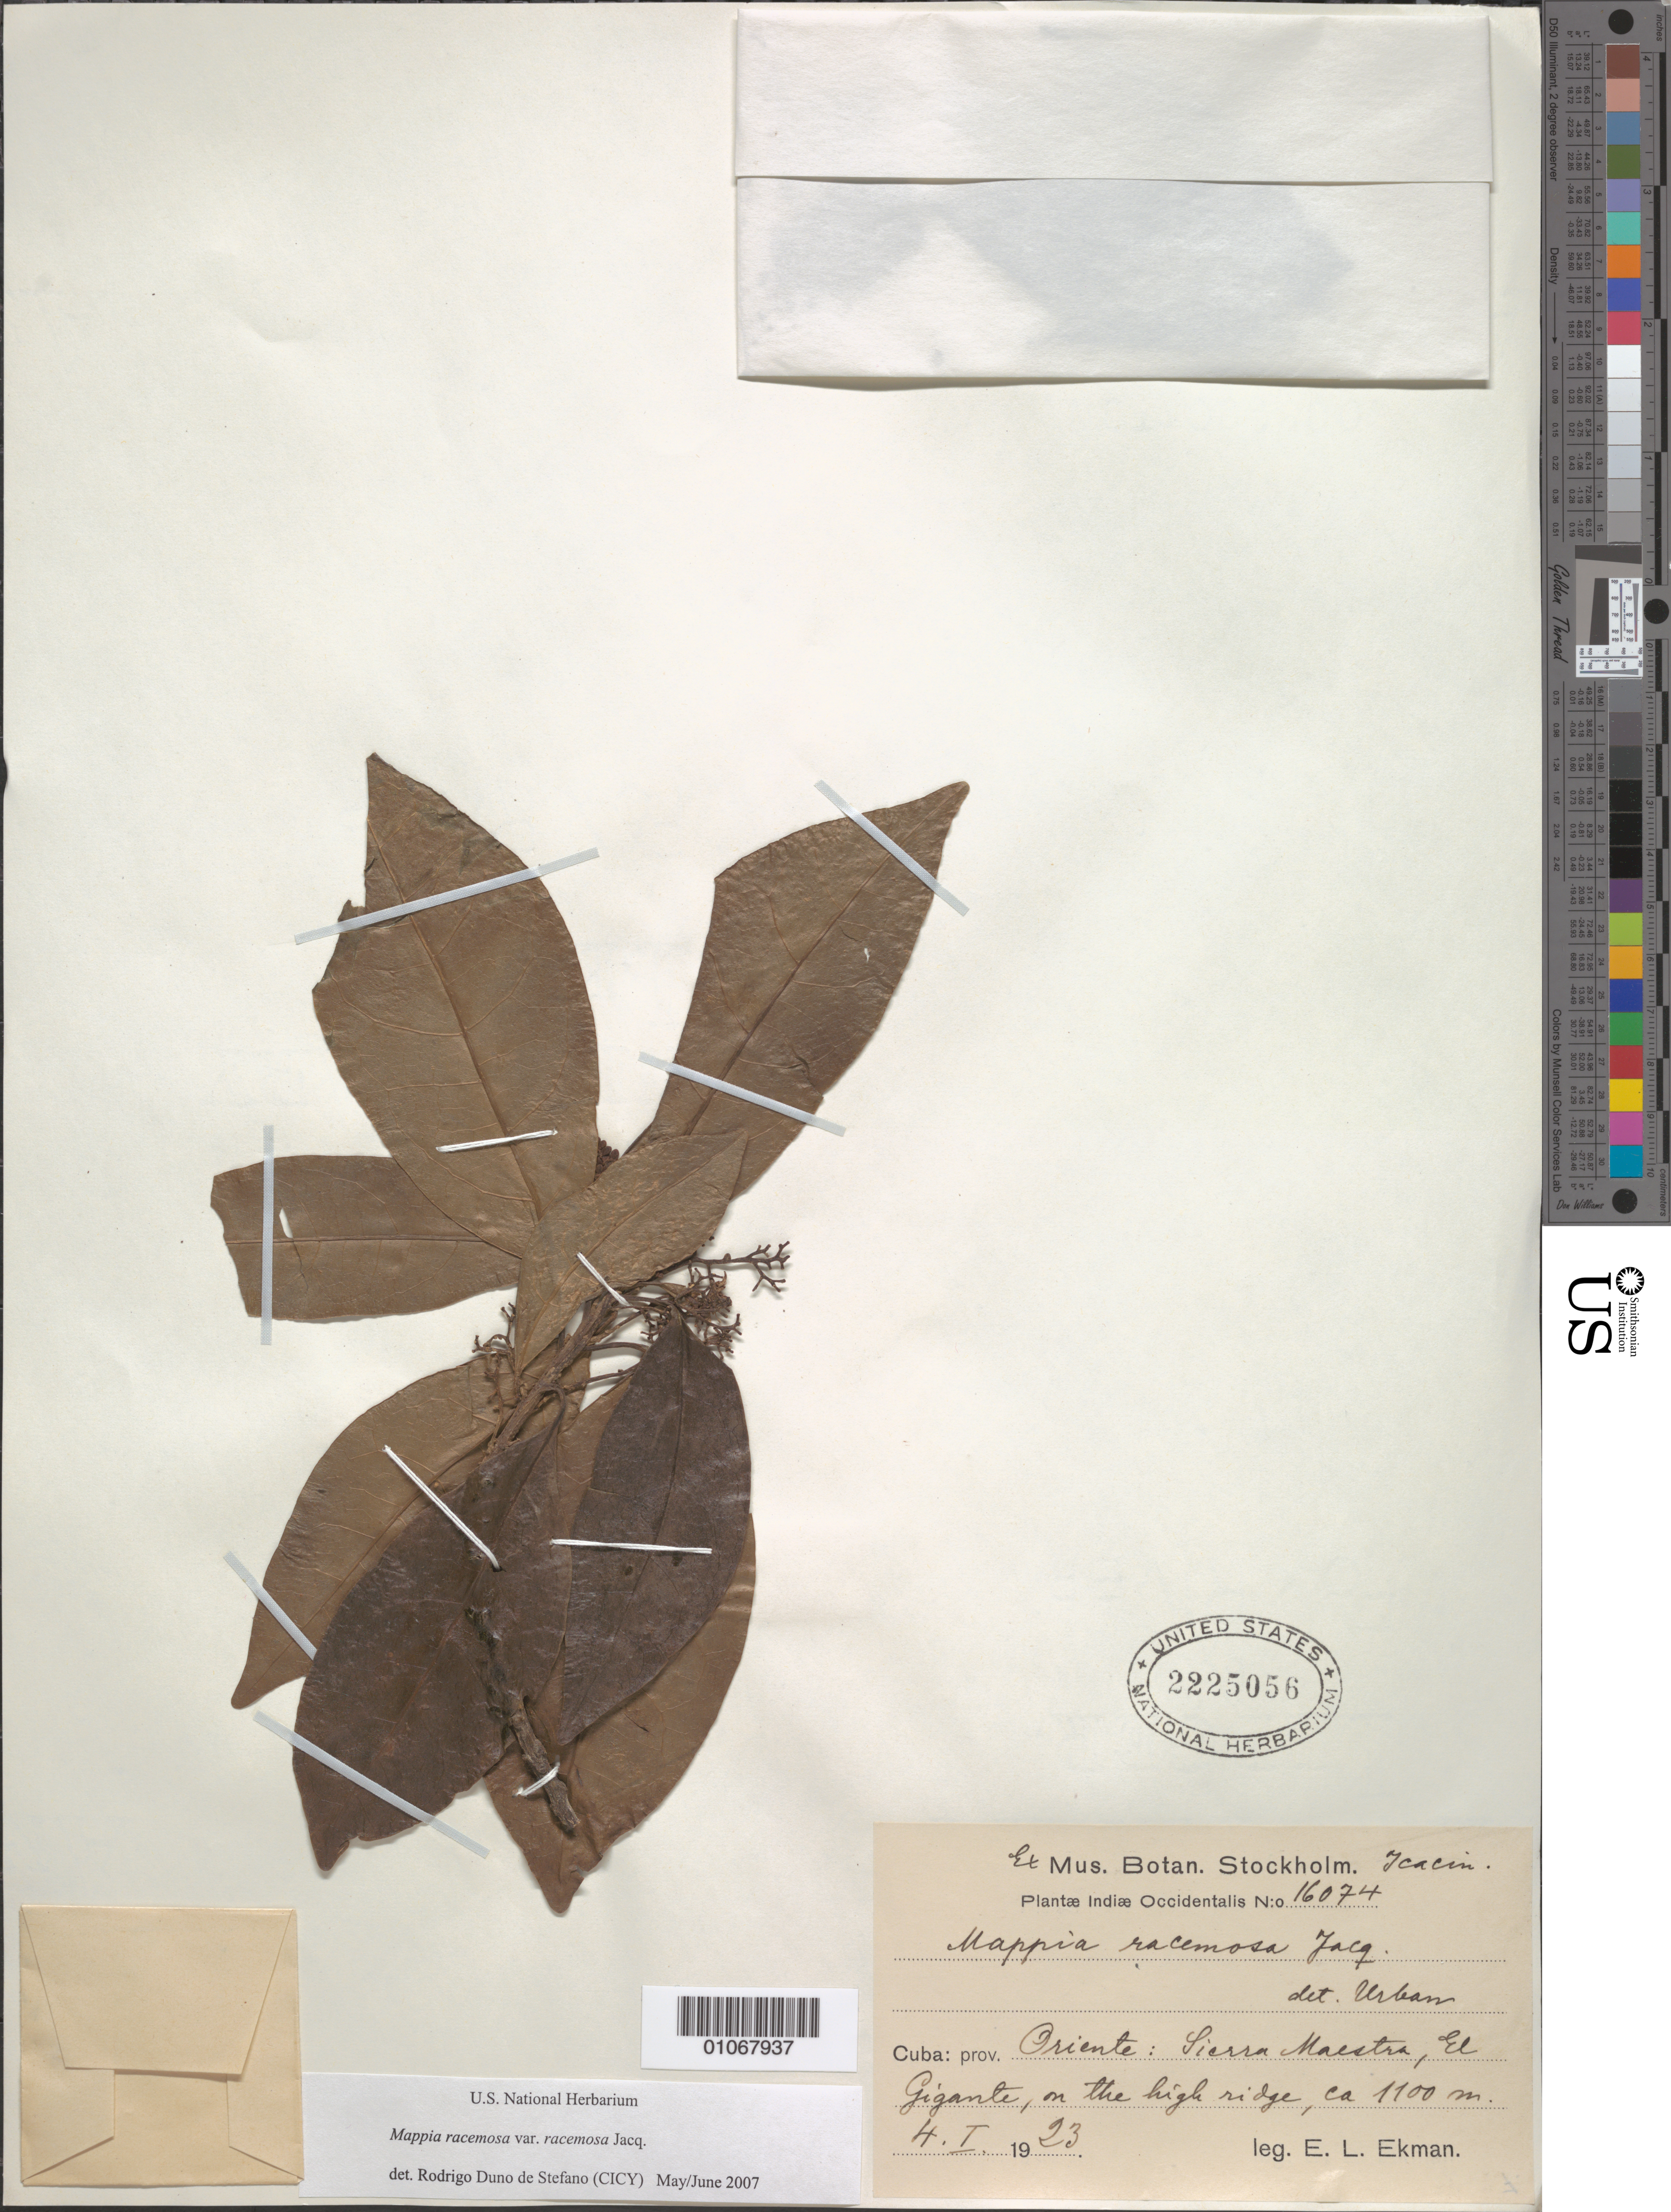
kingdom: Plantae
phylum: Tracheophyta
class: Magnoliopsida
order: Icacinales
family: Icacinaceae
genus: Mappia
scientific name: Mappia racemosa var. racemosa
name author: Jacq.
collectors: E. L. Ekman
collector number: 16074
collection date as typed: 04 Jan 1923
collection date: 1923-01-04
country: Cuba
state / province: Oriente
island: Cuba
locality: Sierra Maestra, El Gigante, in the high ridge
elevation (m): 1100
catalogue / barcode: US 2225056